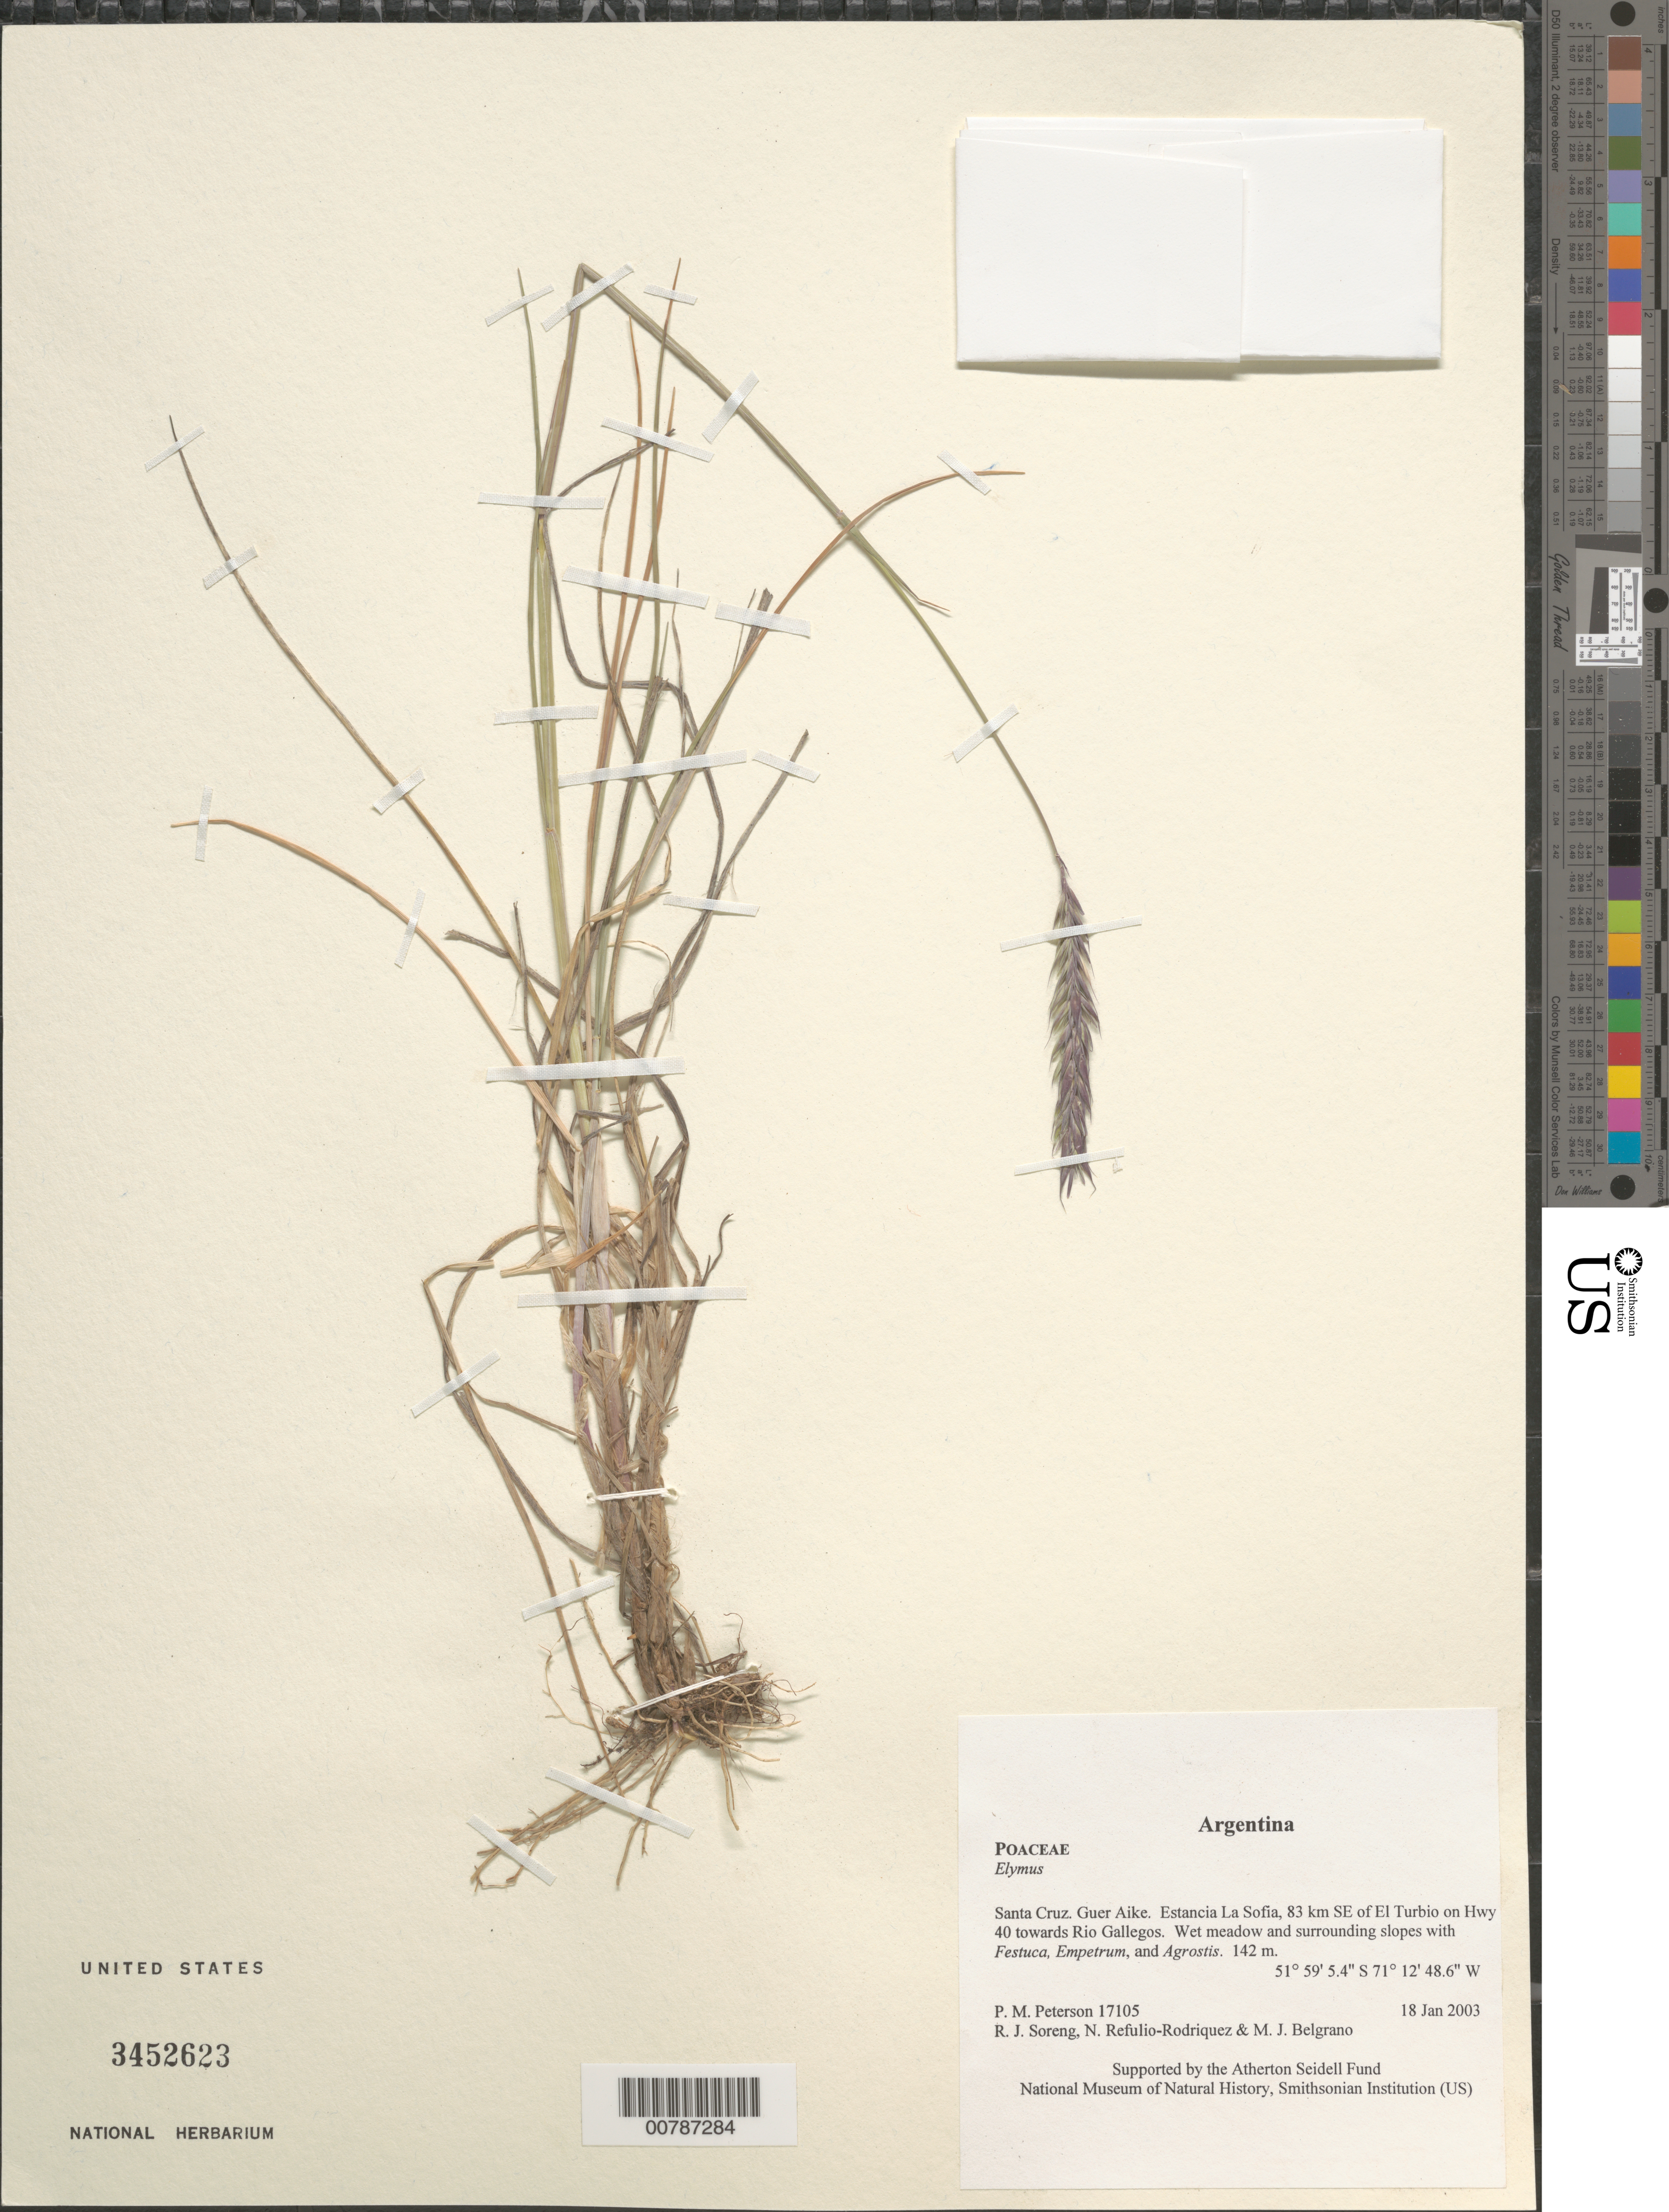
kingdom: Plantae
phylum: Tracheophyta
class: Liliopsida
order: Poales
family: Poaceae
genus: Elymus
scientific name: Elymus sp.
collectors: P. M. Peterson, R. J. Soreng, N. Refulio-Rodríguez & M. Belgrano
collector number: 17105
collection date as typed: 18 Jan 2003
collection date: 2003-01-18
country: Argentina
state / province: Santa Cruz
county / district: Guer Aike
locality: Estancia La Sofia, 83 km SE of El Turbio on Hwy 40 towards Rio Gallegos. Wet meadow and surrounding slopes with Festuca, Empetrum, and Agrostis.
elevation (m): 142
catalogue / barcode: US 3452623